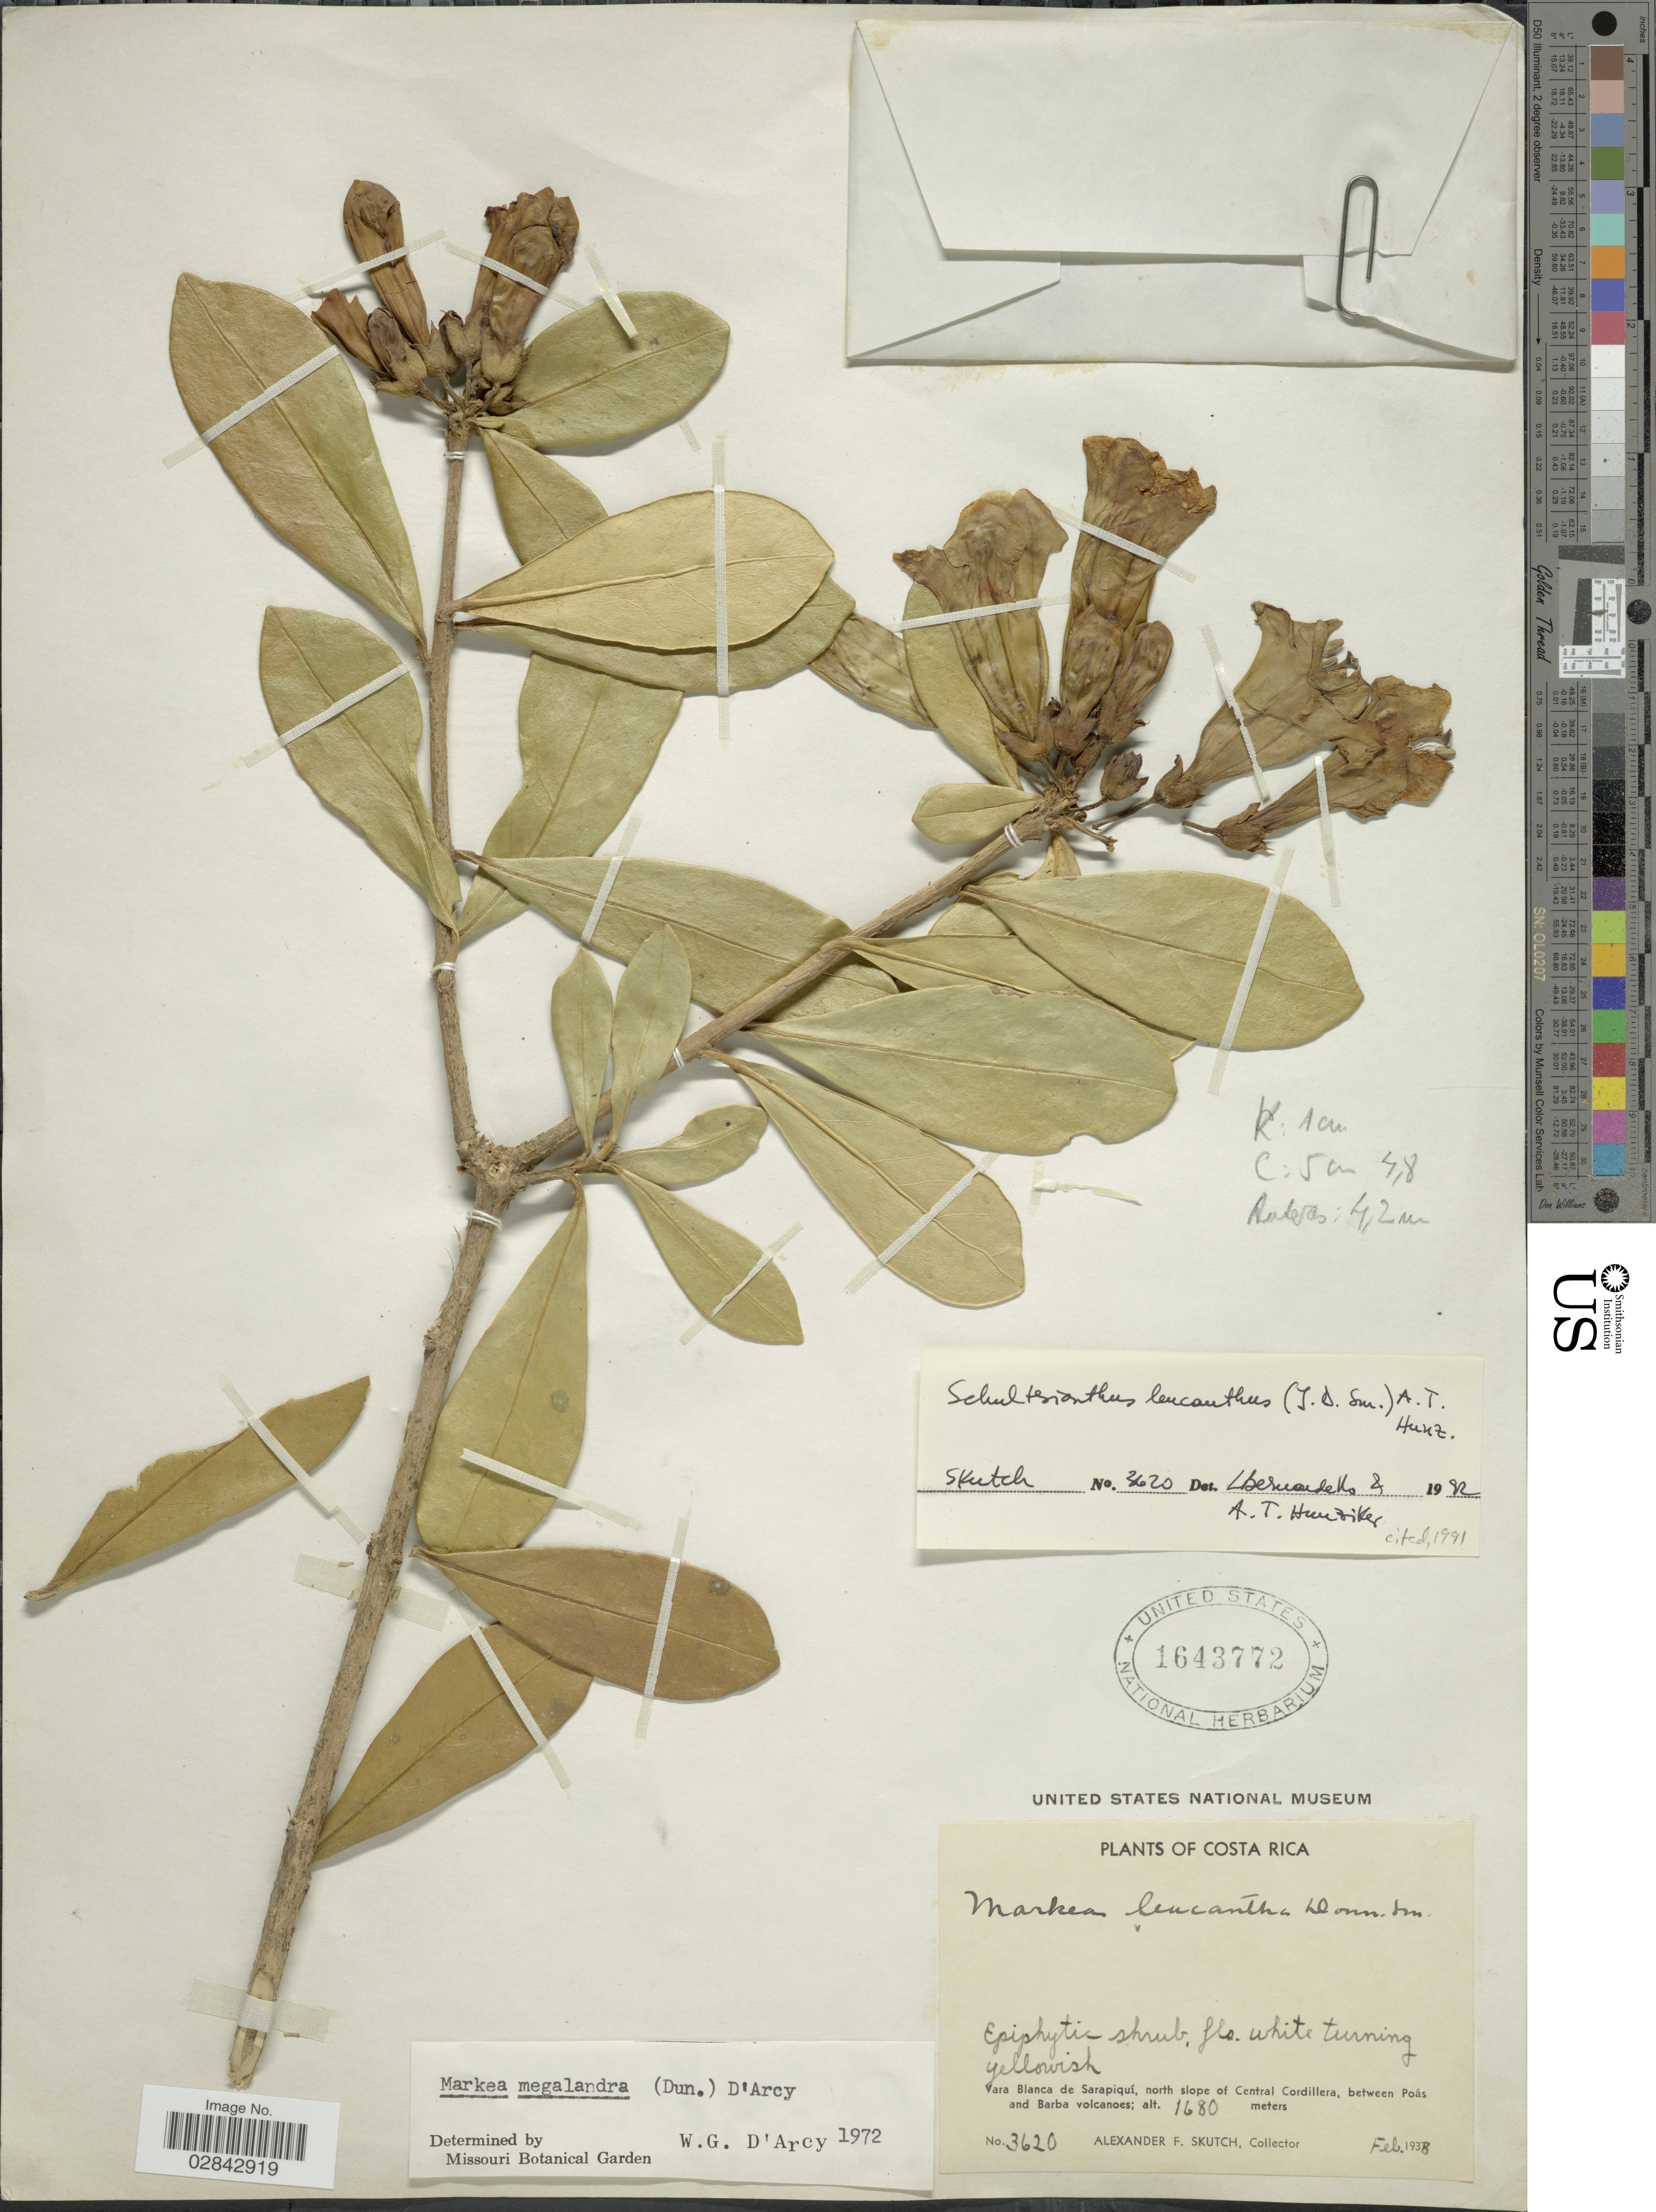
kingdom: Plantae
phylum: Tracheophyta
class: Magnoliopsida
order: Solanales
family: Solanaceae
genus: Schultesianthus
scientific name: Schultesianthus leucanthus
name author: (Donn. Sm.) Hunz.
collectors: A. F. Skutch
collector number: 3620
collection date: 1938-02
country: Costa Rica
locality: Vara Blanca de Sarapiquí, north slope of Central Cordillera, between Poás and Barba volcanoes.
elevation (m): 1680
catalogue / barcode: US 1643772